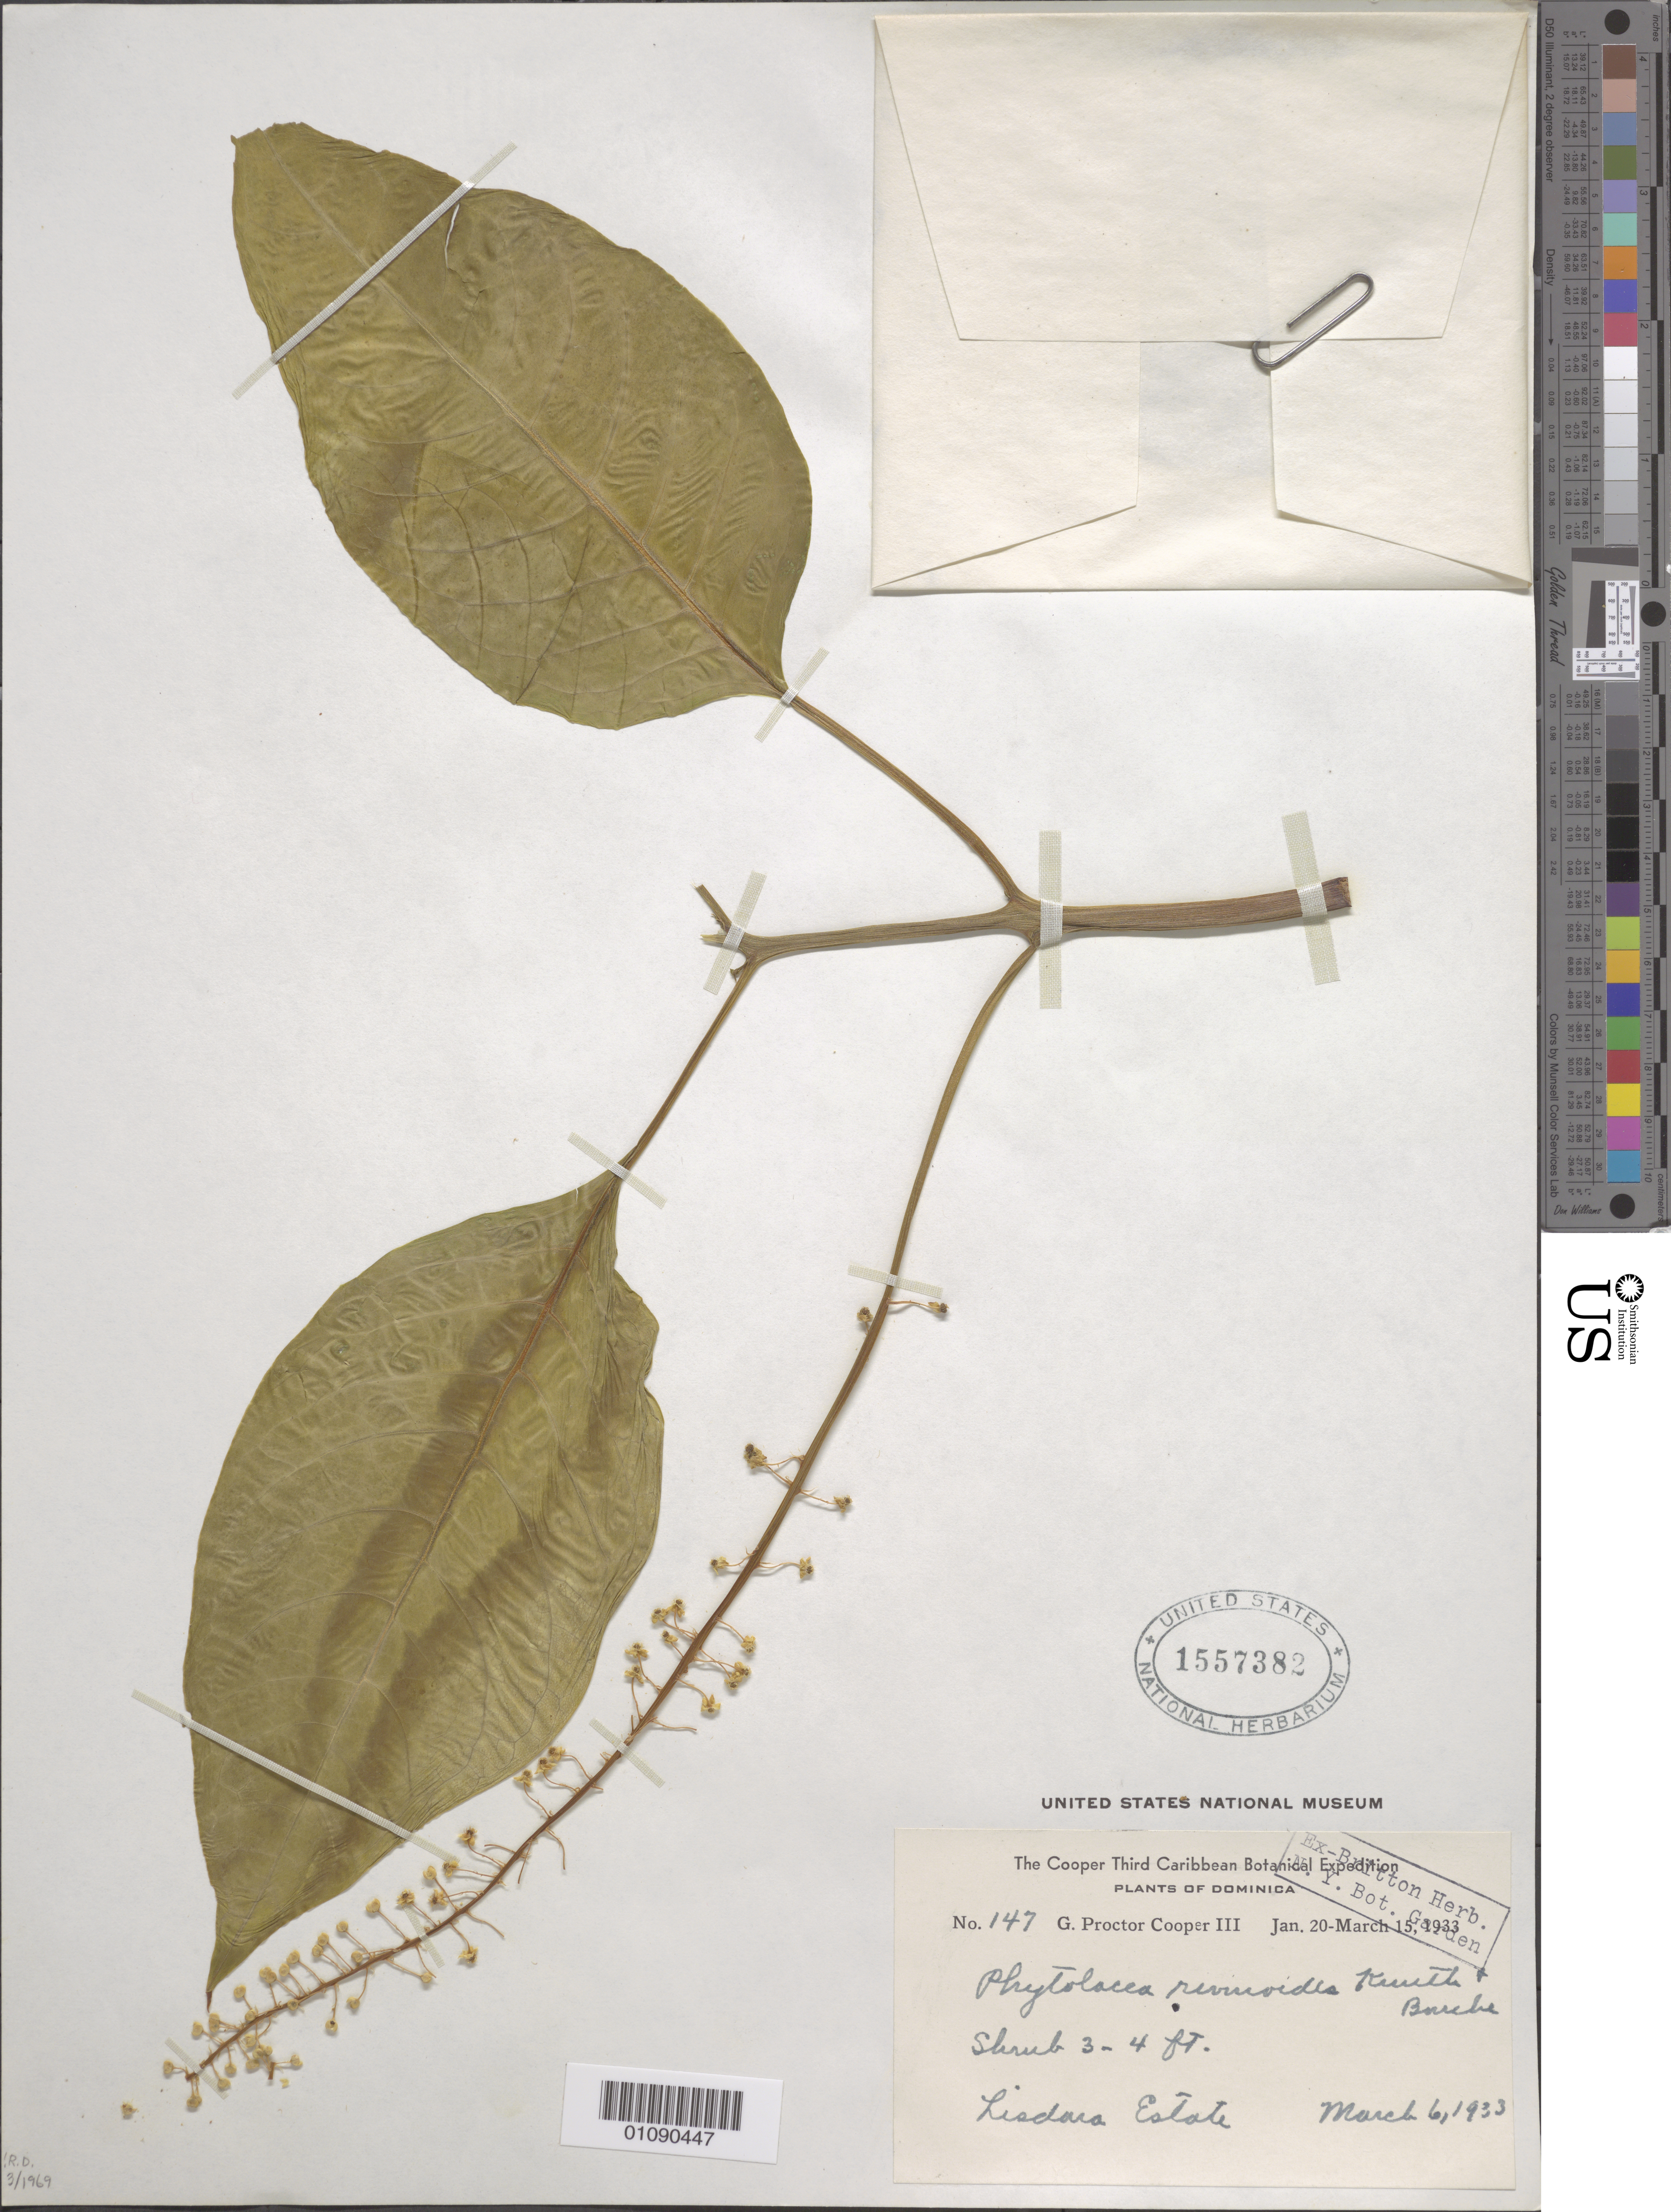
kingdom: Plantae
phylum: Tracheophyta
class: Magnoliopsida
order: Caryophyllales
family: Phytolaccaceae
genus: Phytolacca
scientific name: Phytolacca rivinoides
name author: Kunth & C.D. Bouché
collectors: G. Cooper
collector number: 147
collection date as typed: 06 Mar 1933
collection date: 1933-03-06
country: Dominica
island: Dominica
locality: Risdara Estate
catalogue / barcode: US 1557382